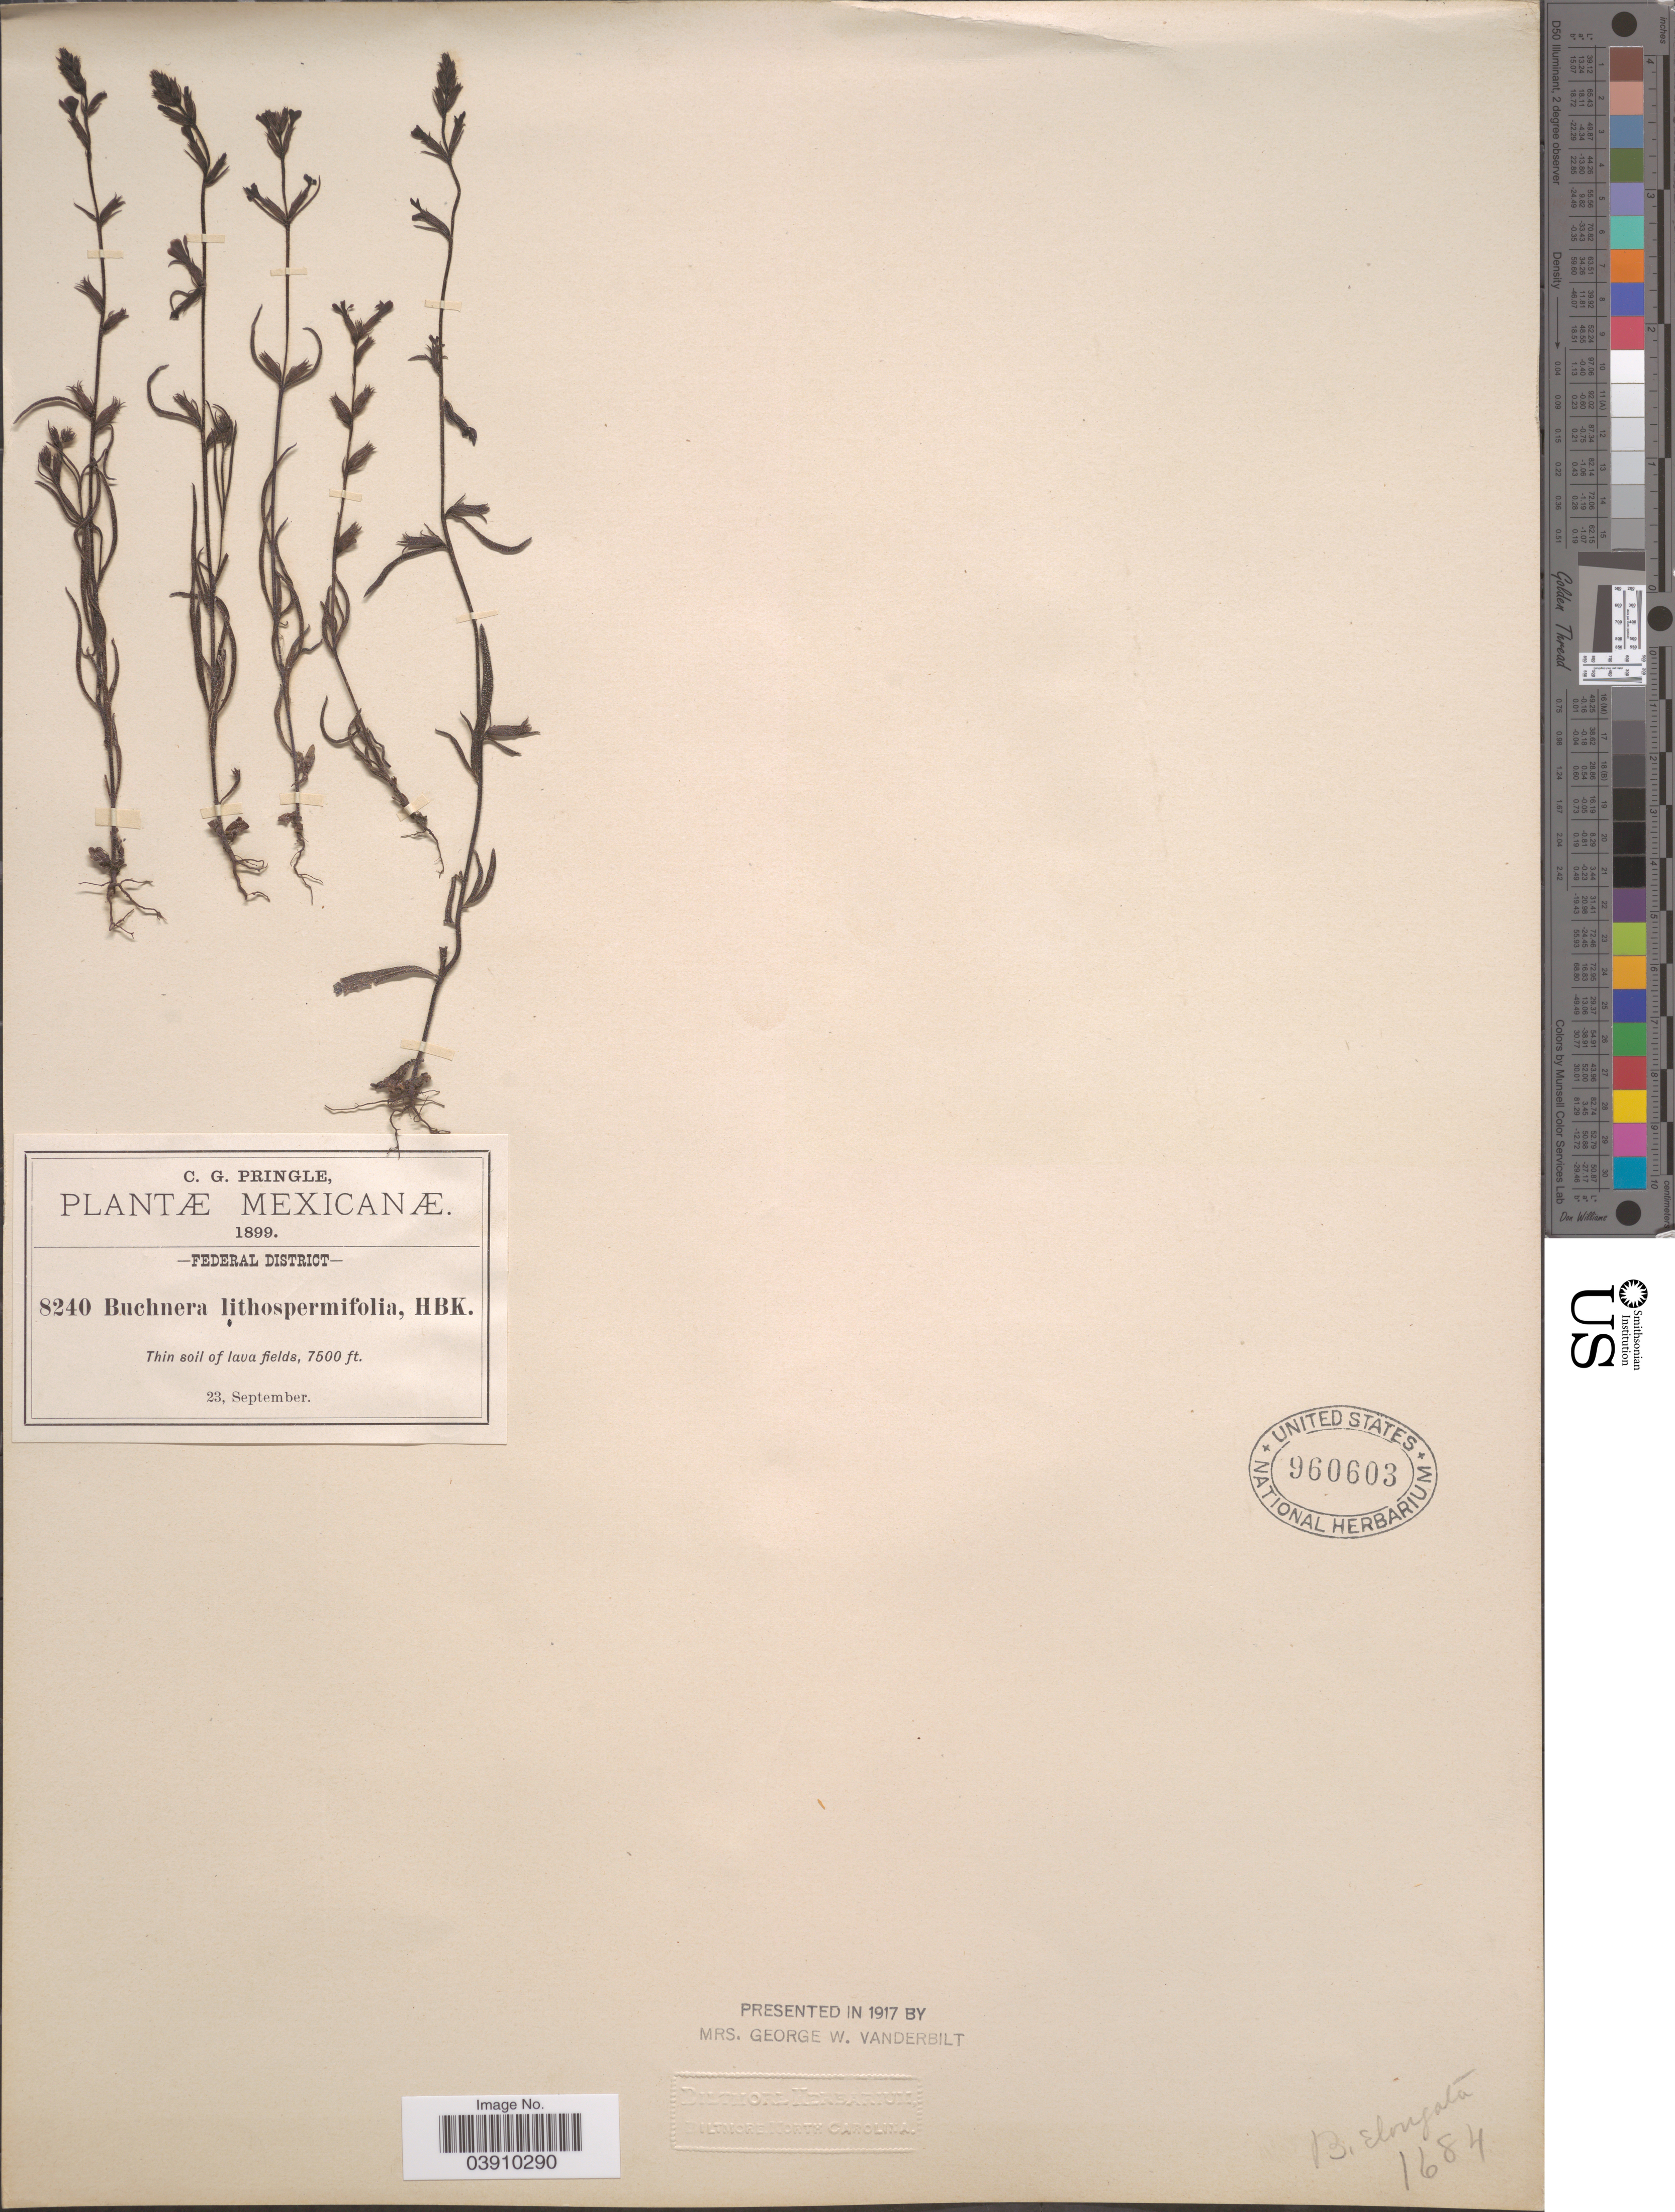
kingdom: Plantae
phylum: Tracheophyta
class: Magnoliopsida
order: Lamiales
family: Orobanchaceae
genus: Buchnera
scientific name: Buchnera pusilla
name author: Kunth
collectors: C. G. Pringle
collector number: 8240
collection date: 1899-09-23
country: Mexico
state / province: Distrito Federal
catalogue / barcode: US 960603